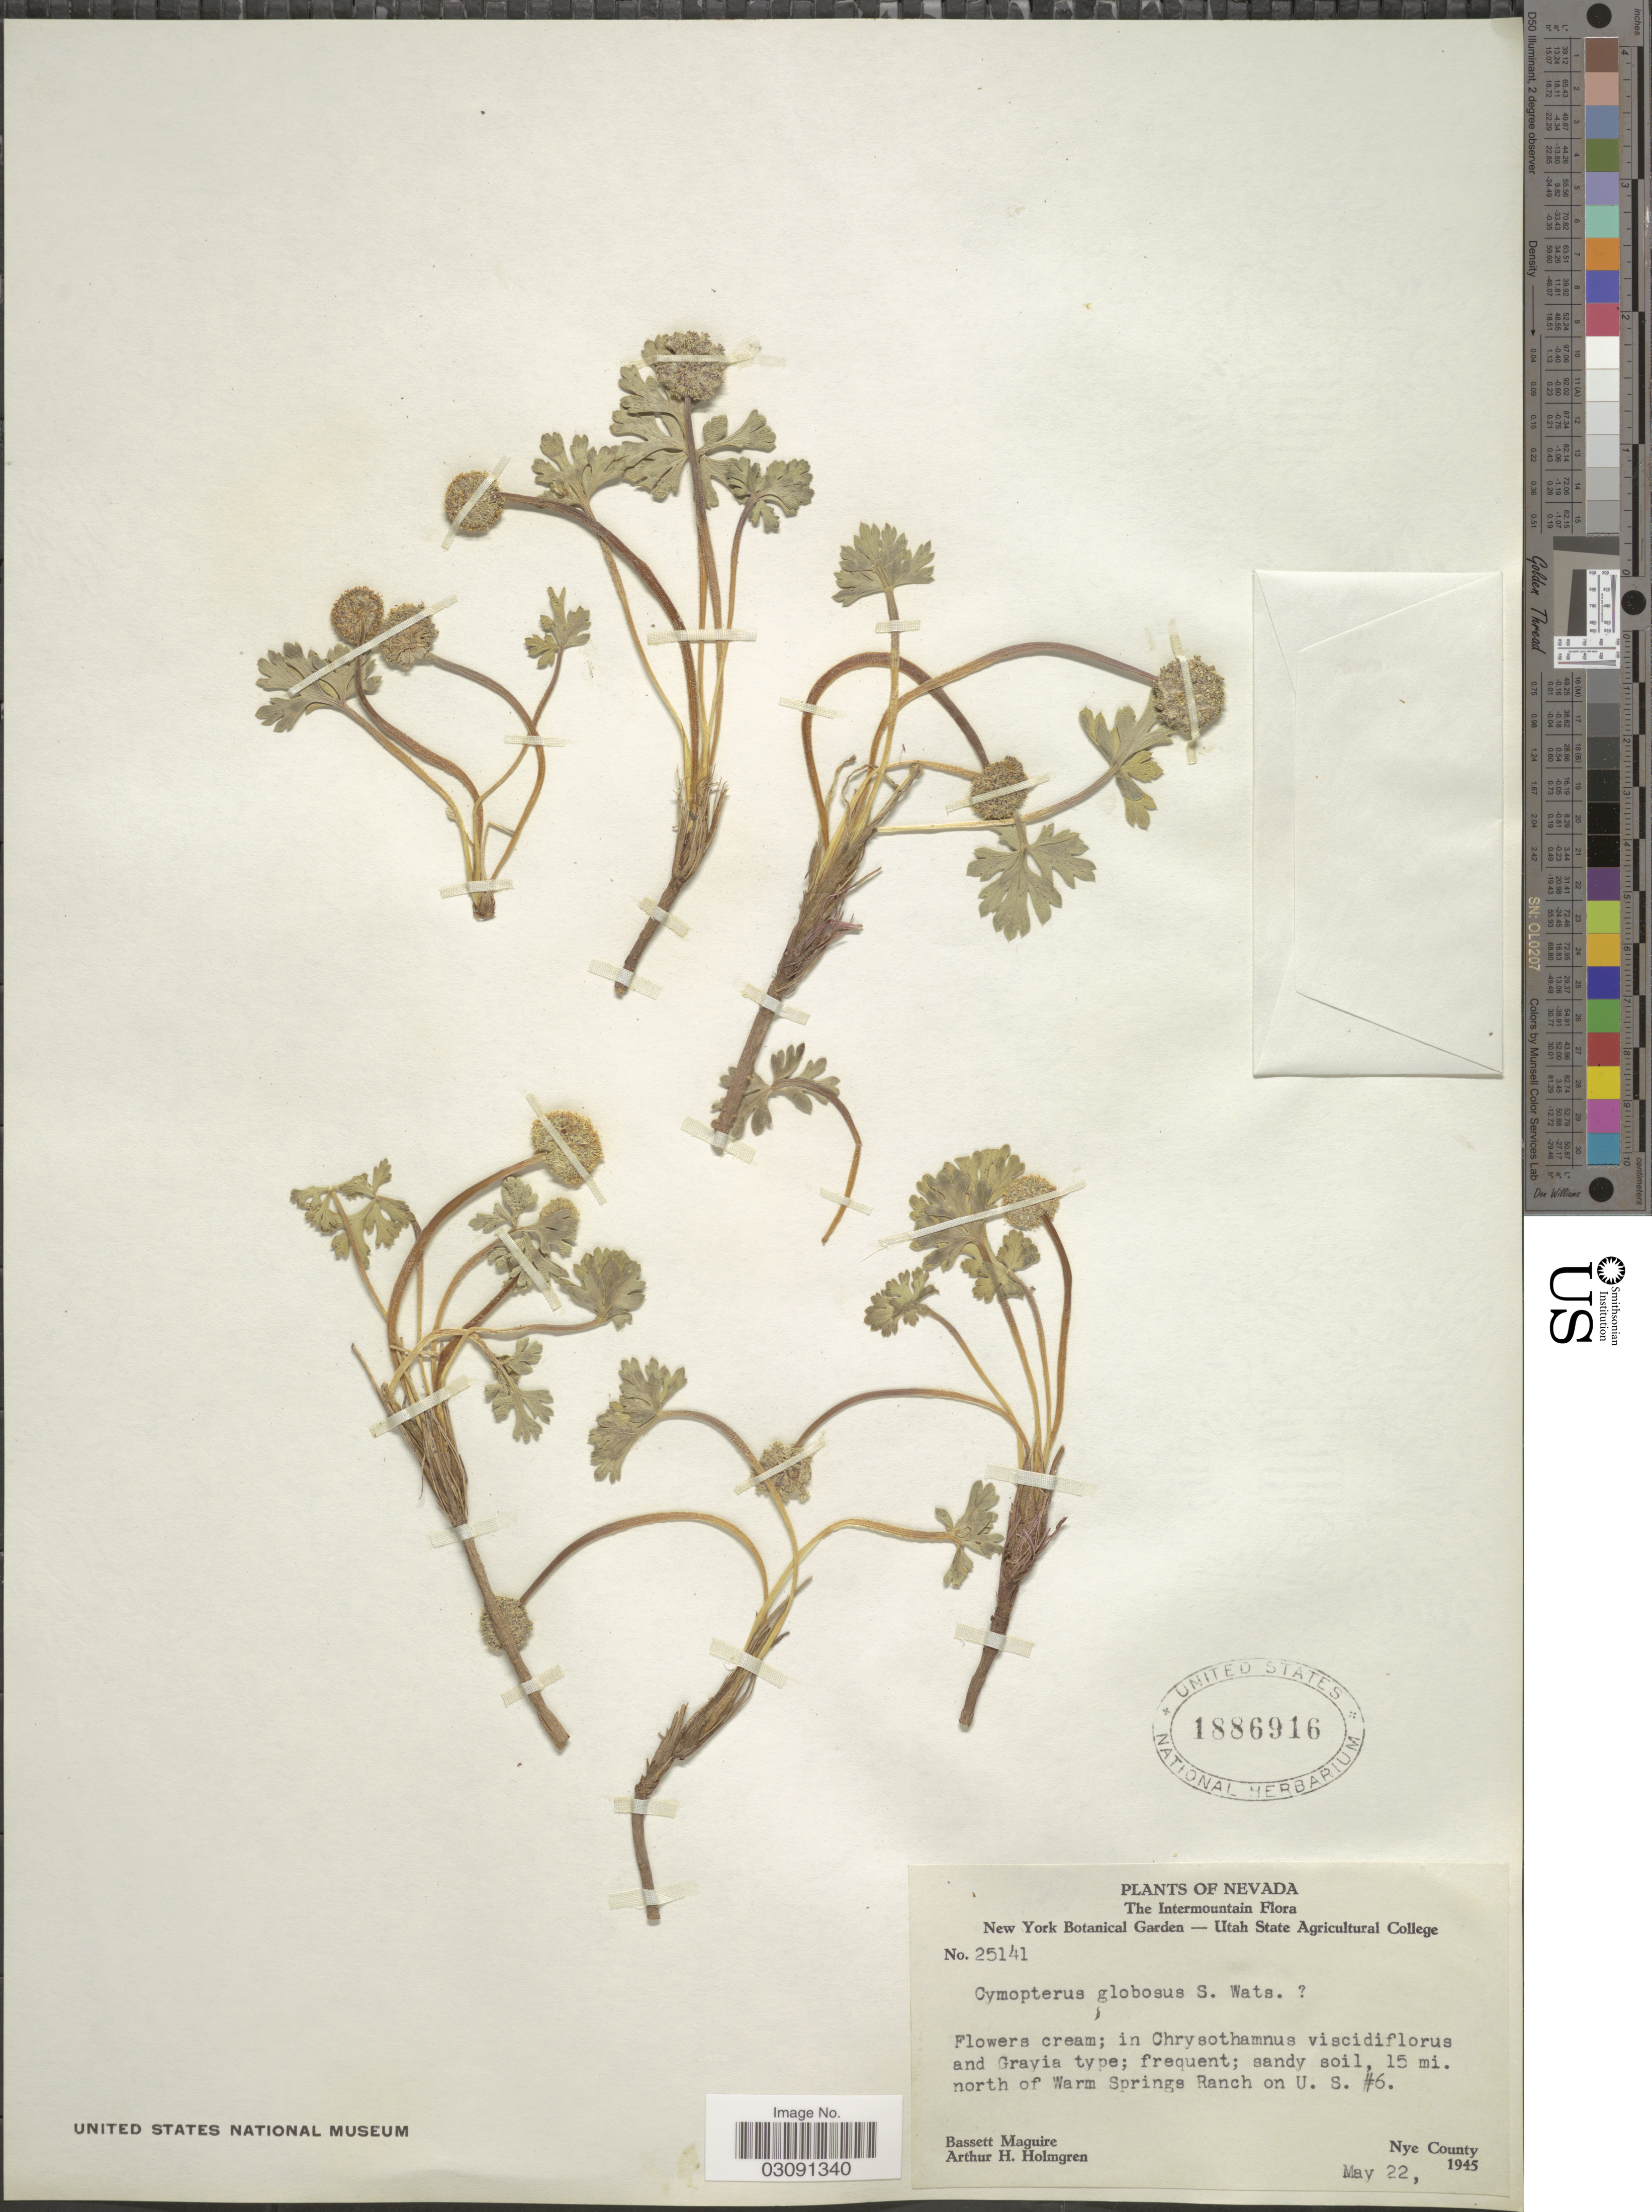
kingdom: Plantae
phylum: Tracheophyta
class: Magnoliopsida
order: Apiales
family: Apiaceae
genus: Cymopterus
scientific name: Cymopterus globosus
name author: (S. Watson) S. Watson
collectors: B. Maguire & A. H. Holmgren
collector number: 25141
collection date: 1945-05-22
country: United States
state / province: Nevada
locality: The Intermountain. 15 mi. north of Warm Springs Ranch on U. S. #6. Nye County.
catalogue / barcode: US 1886916